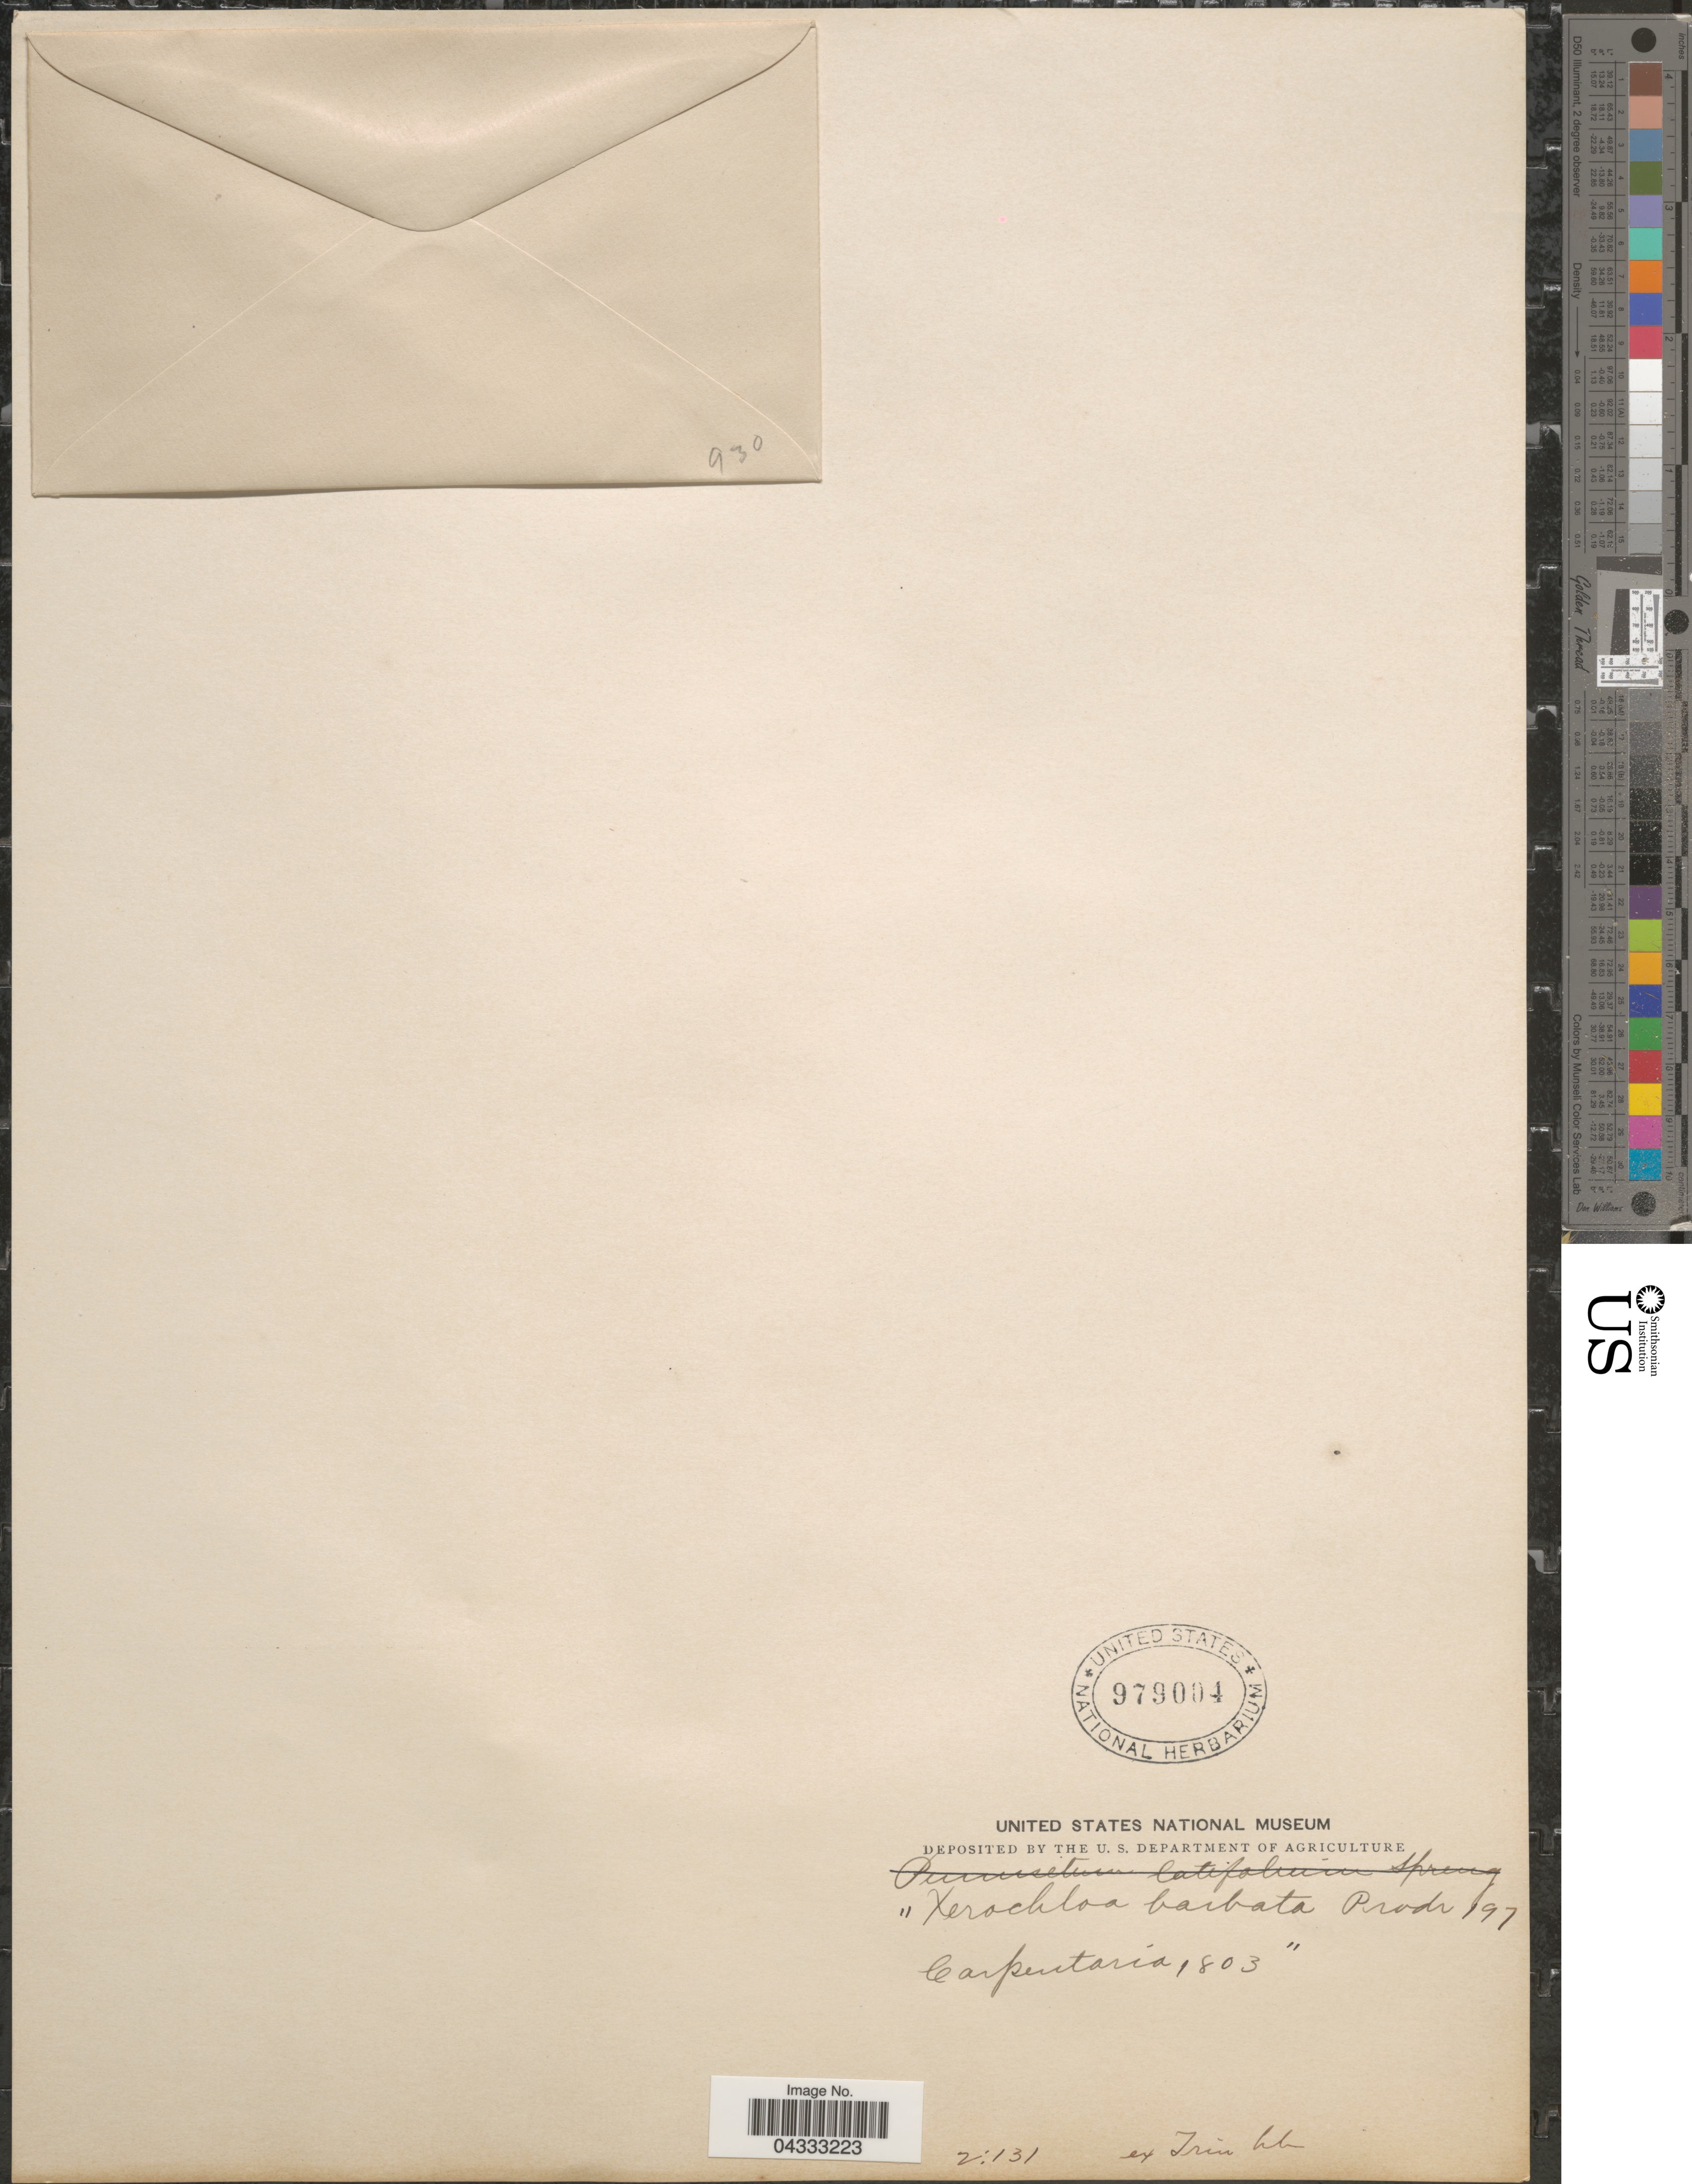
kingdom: Plantae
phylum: Tracheophyta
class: Liliopsida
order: Poales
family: Poaceae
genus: Xerochloa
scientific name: Xerochloa barbata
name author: R. Br.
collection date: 1803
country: Australia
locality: Carpentaria.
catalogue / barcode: US 979004